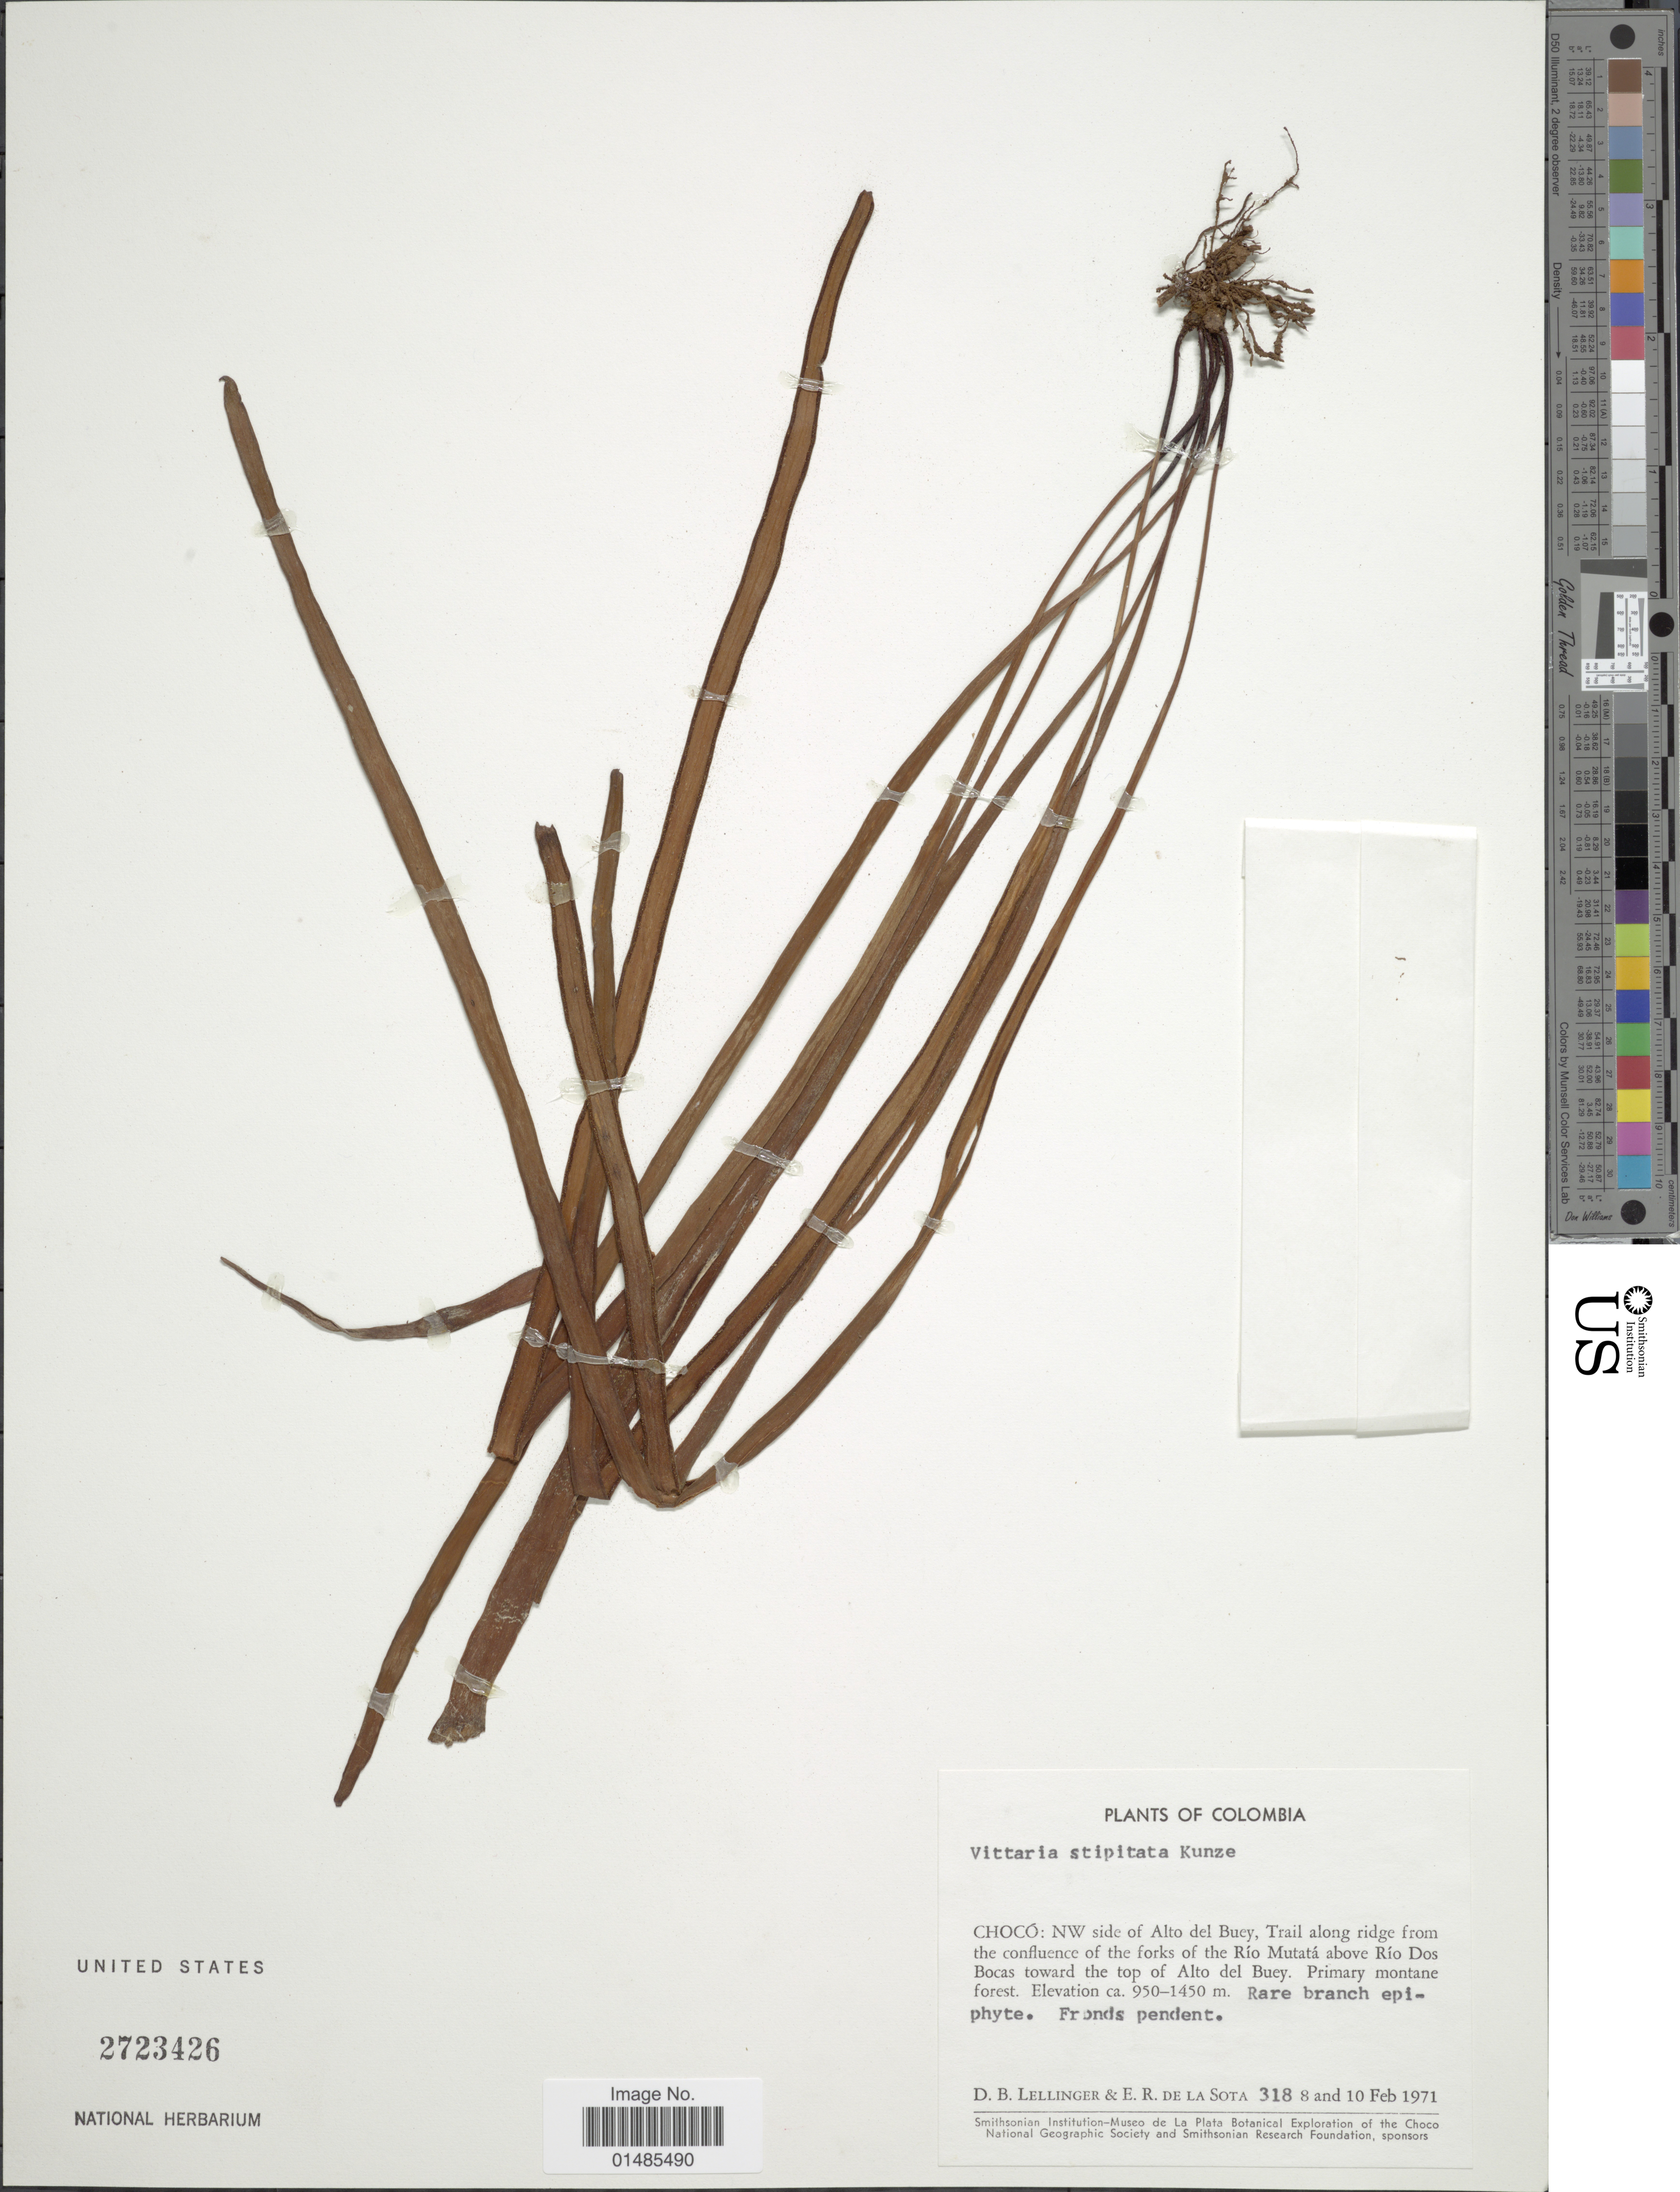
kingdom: Plantae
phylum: Tracheophyta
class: Polypodiopsida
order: Polypodiales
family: Pteridaceae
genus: Radiovittaria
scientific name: Radiovittaria stipitata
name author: (Kunze) E.H. Crane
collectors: D. B. Lellinger & E. R. de la Sota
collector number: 318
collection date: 1971-02-08/1971-02-10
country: Colombia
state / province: Chocó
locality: NW side of Alto del Buey, Trail along ridge from the confluence of the forks of the Río Mutatá above Río Dos Bocas toward the top of Alto del Buey.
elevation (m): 950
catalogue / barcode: US 2723426